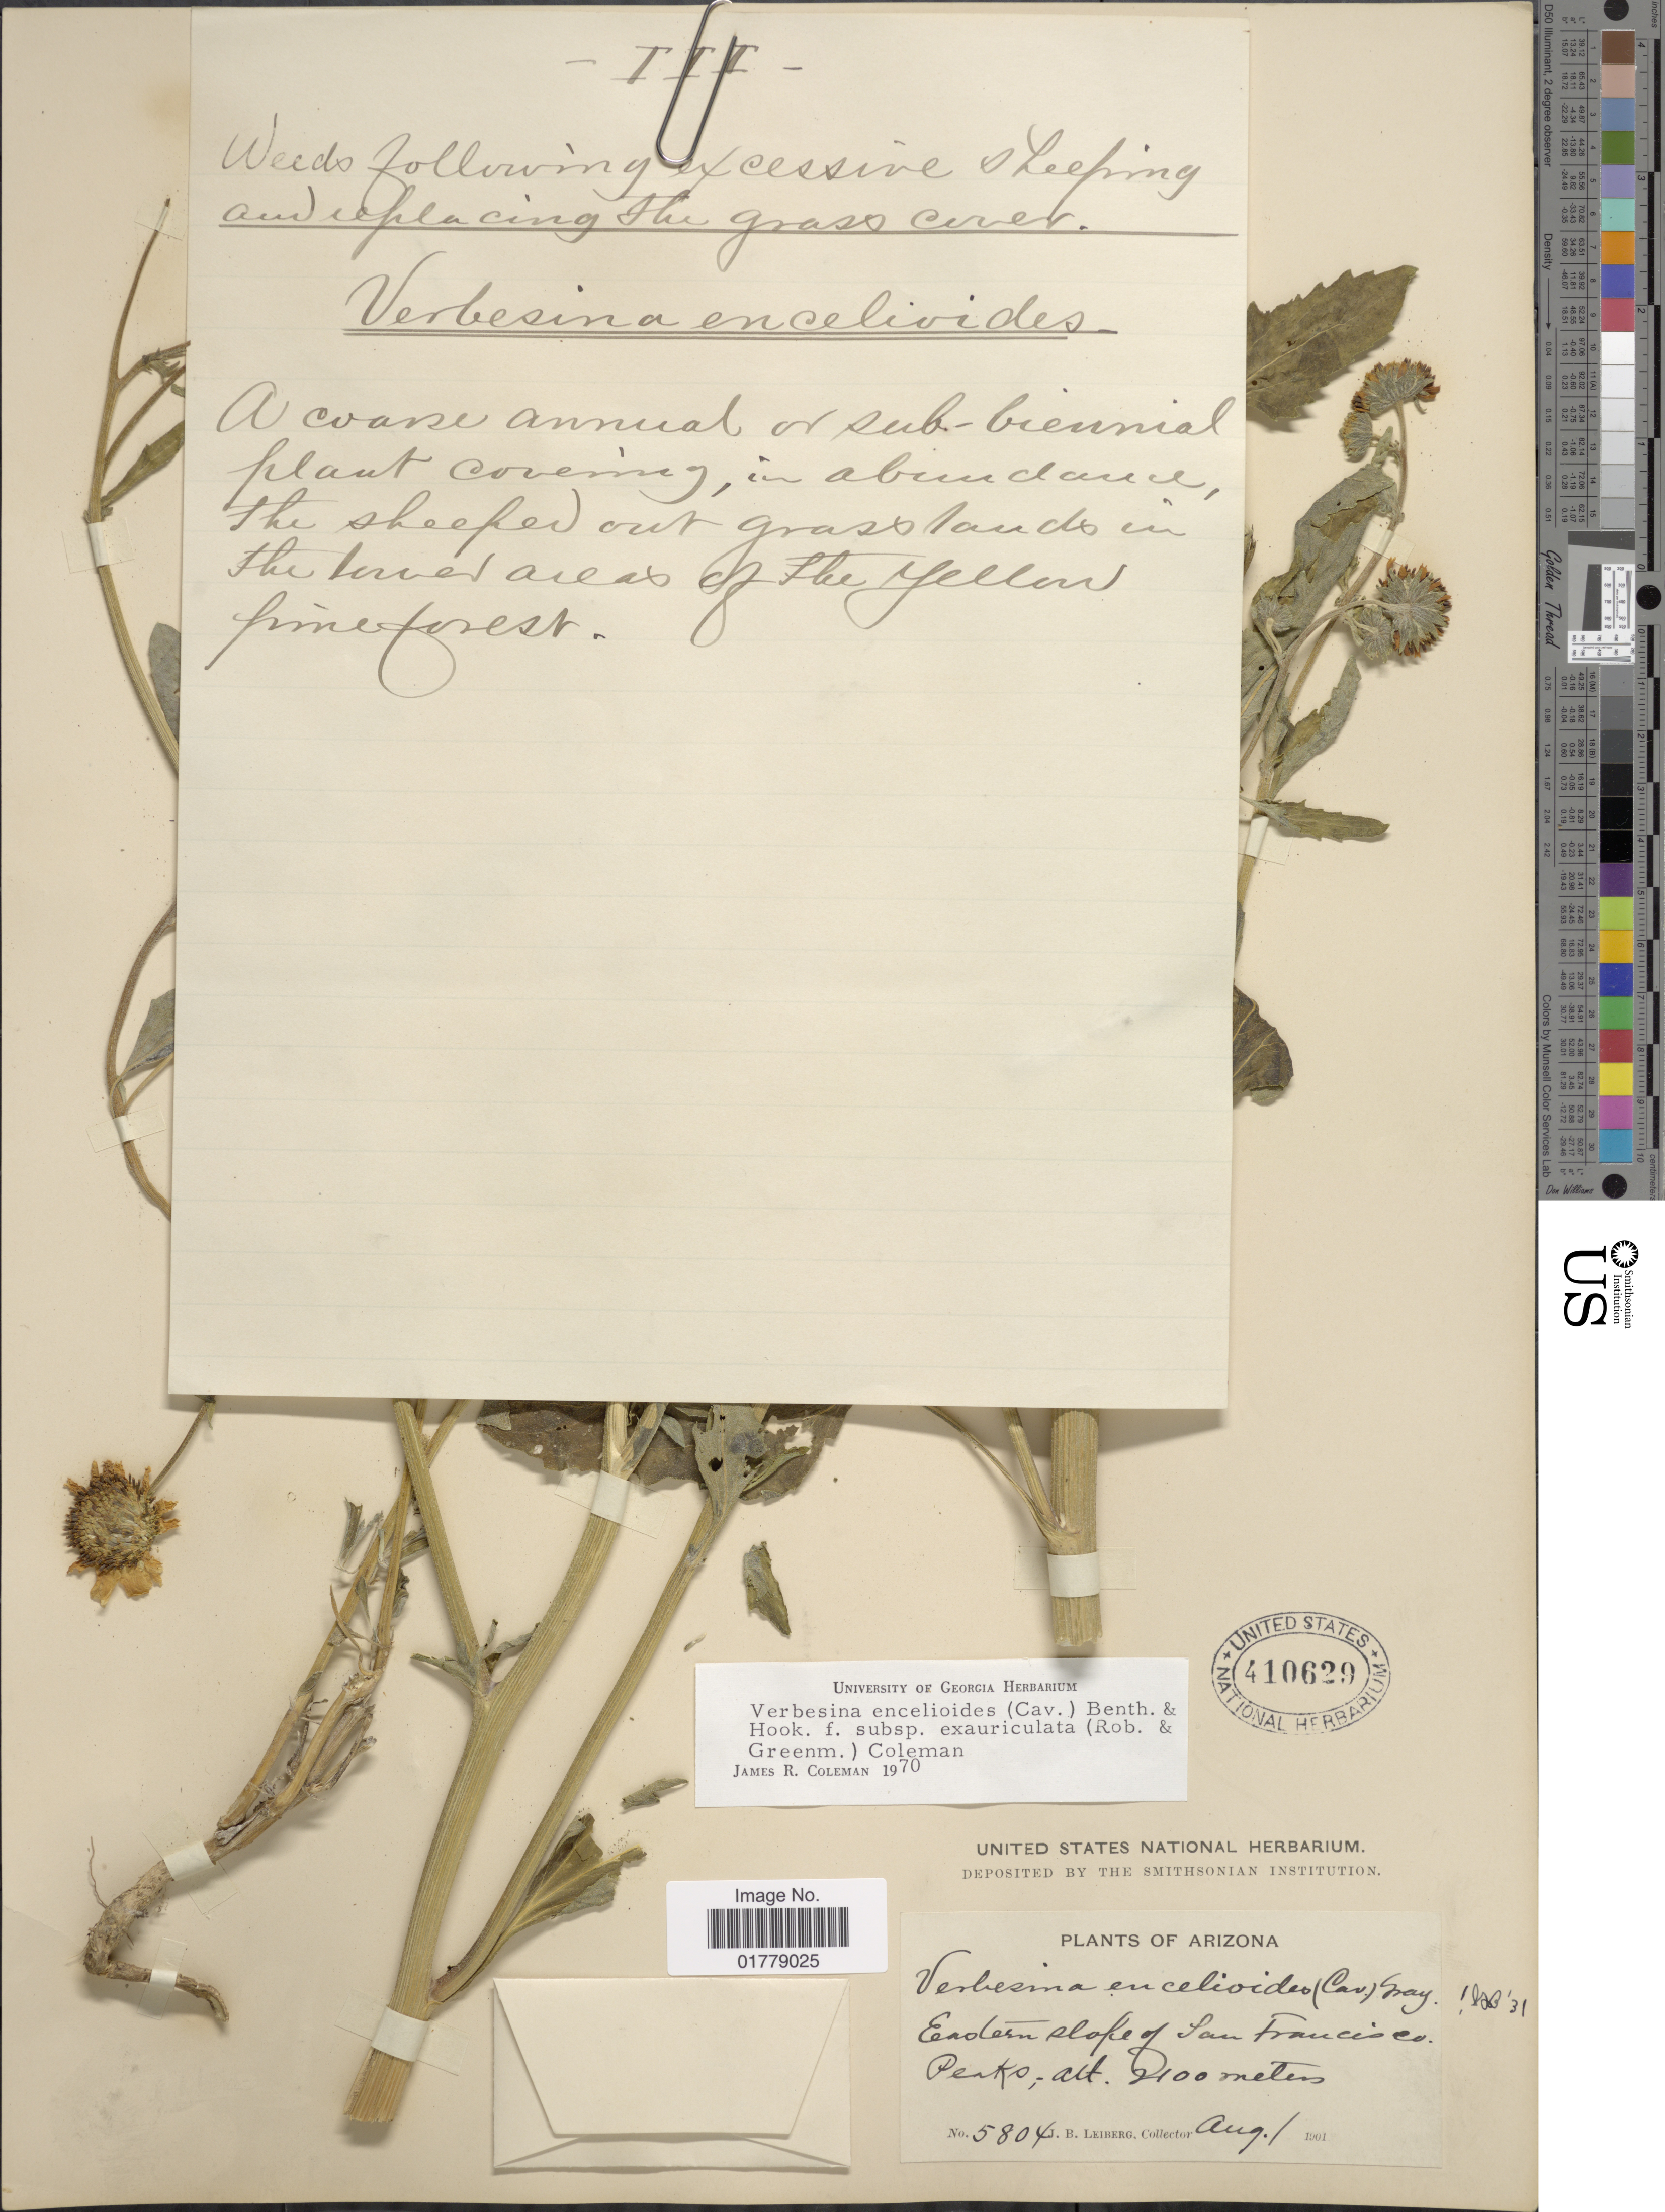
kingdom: Plantae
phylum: Tracheophyta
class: Magnoliopsida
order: Asterales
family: Asteraceae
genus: Verbesina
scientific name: Verbesina encelioides var. cana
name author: (B.L. Rob.) Greenm.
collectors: J. B. Leiberg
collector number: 5804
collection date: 1901-08-01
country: United States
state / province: Arizona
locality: Eastern slope of San Francisco, Peaks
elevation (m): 2100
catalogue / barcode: US 410629